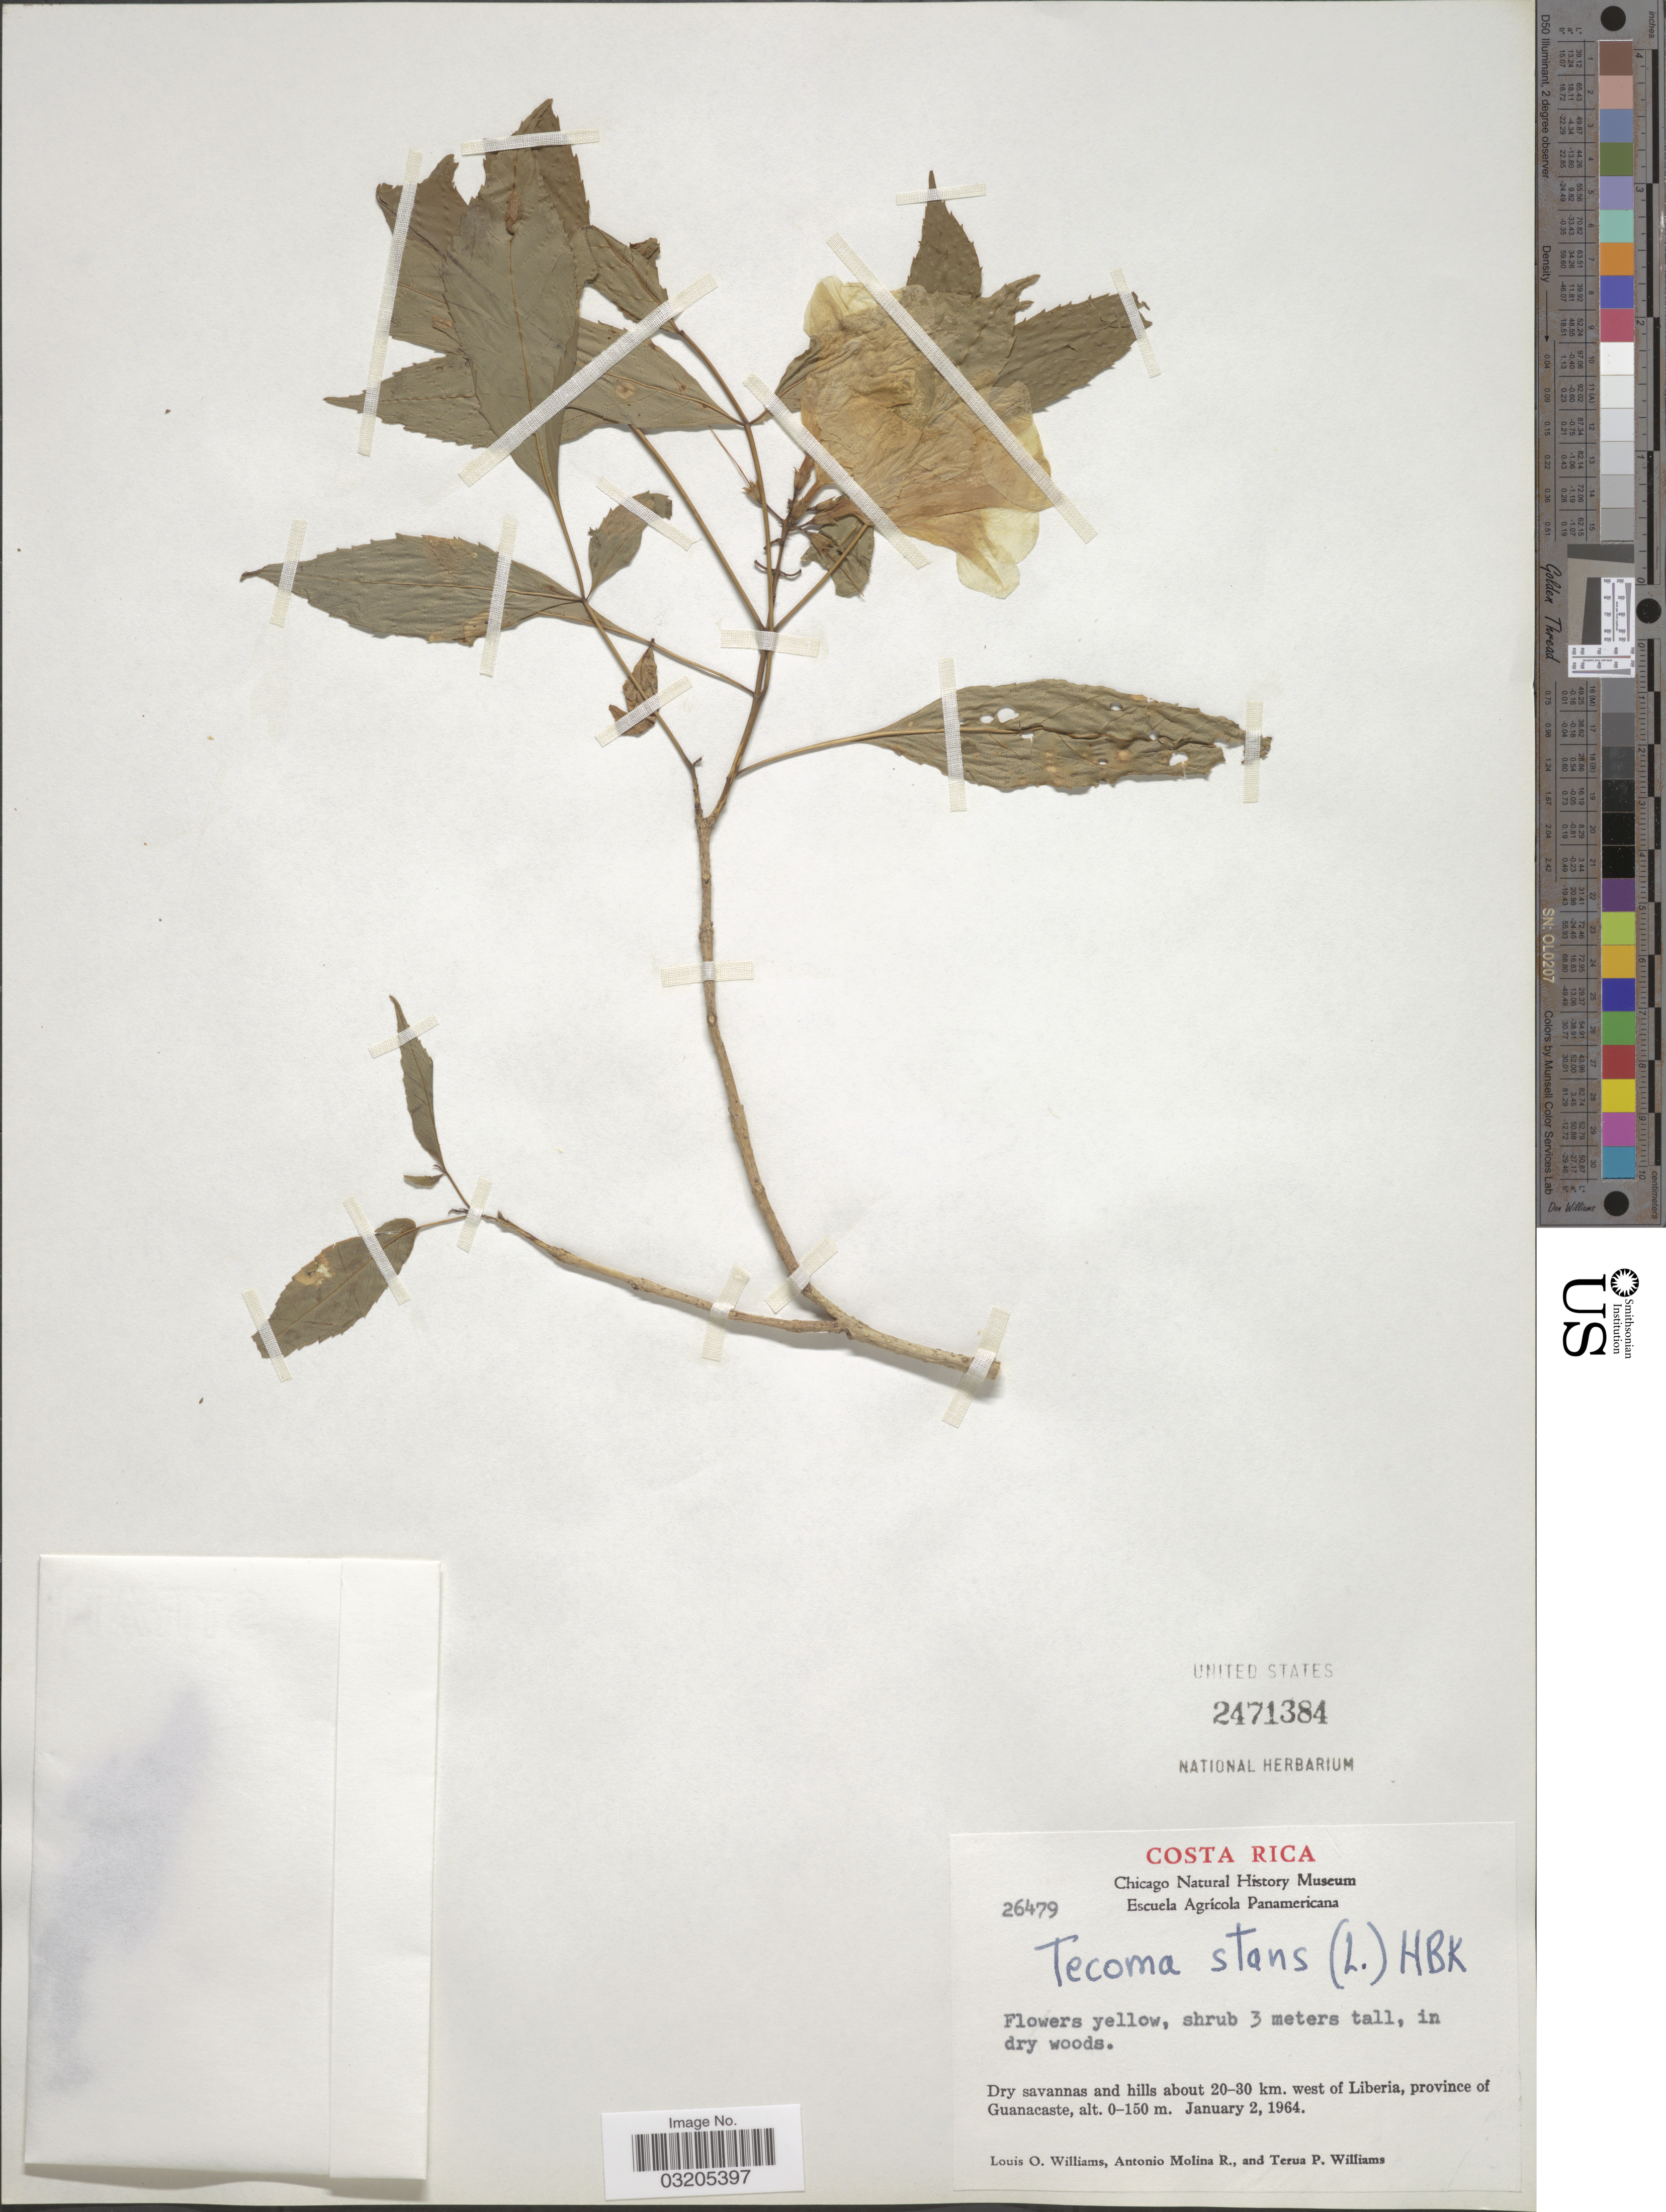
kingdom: Plantae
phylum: Tracheophyta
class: Magnoliopsida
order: Lamiales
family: Bignoniaceae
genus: Tecoma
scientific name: Tecoma stans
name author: (L.) Juss. ex Kunth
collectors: L. O. Williams, A. Molina R. & T. Williams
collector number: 26479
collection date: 1964-01-02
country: Costa Rica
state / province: Guanacaste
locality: Dry savannas and hills about 20-30 km. west of Liberia.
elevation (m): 0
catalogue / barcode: US 2471384